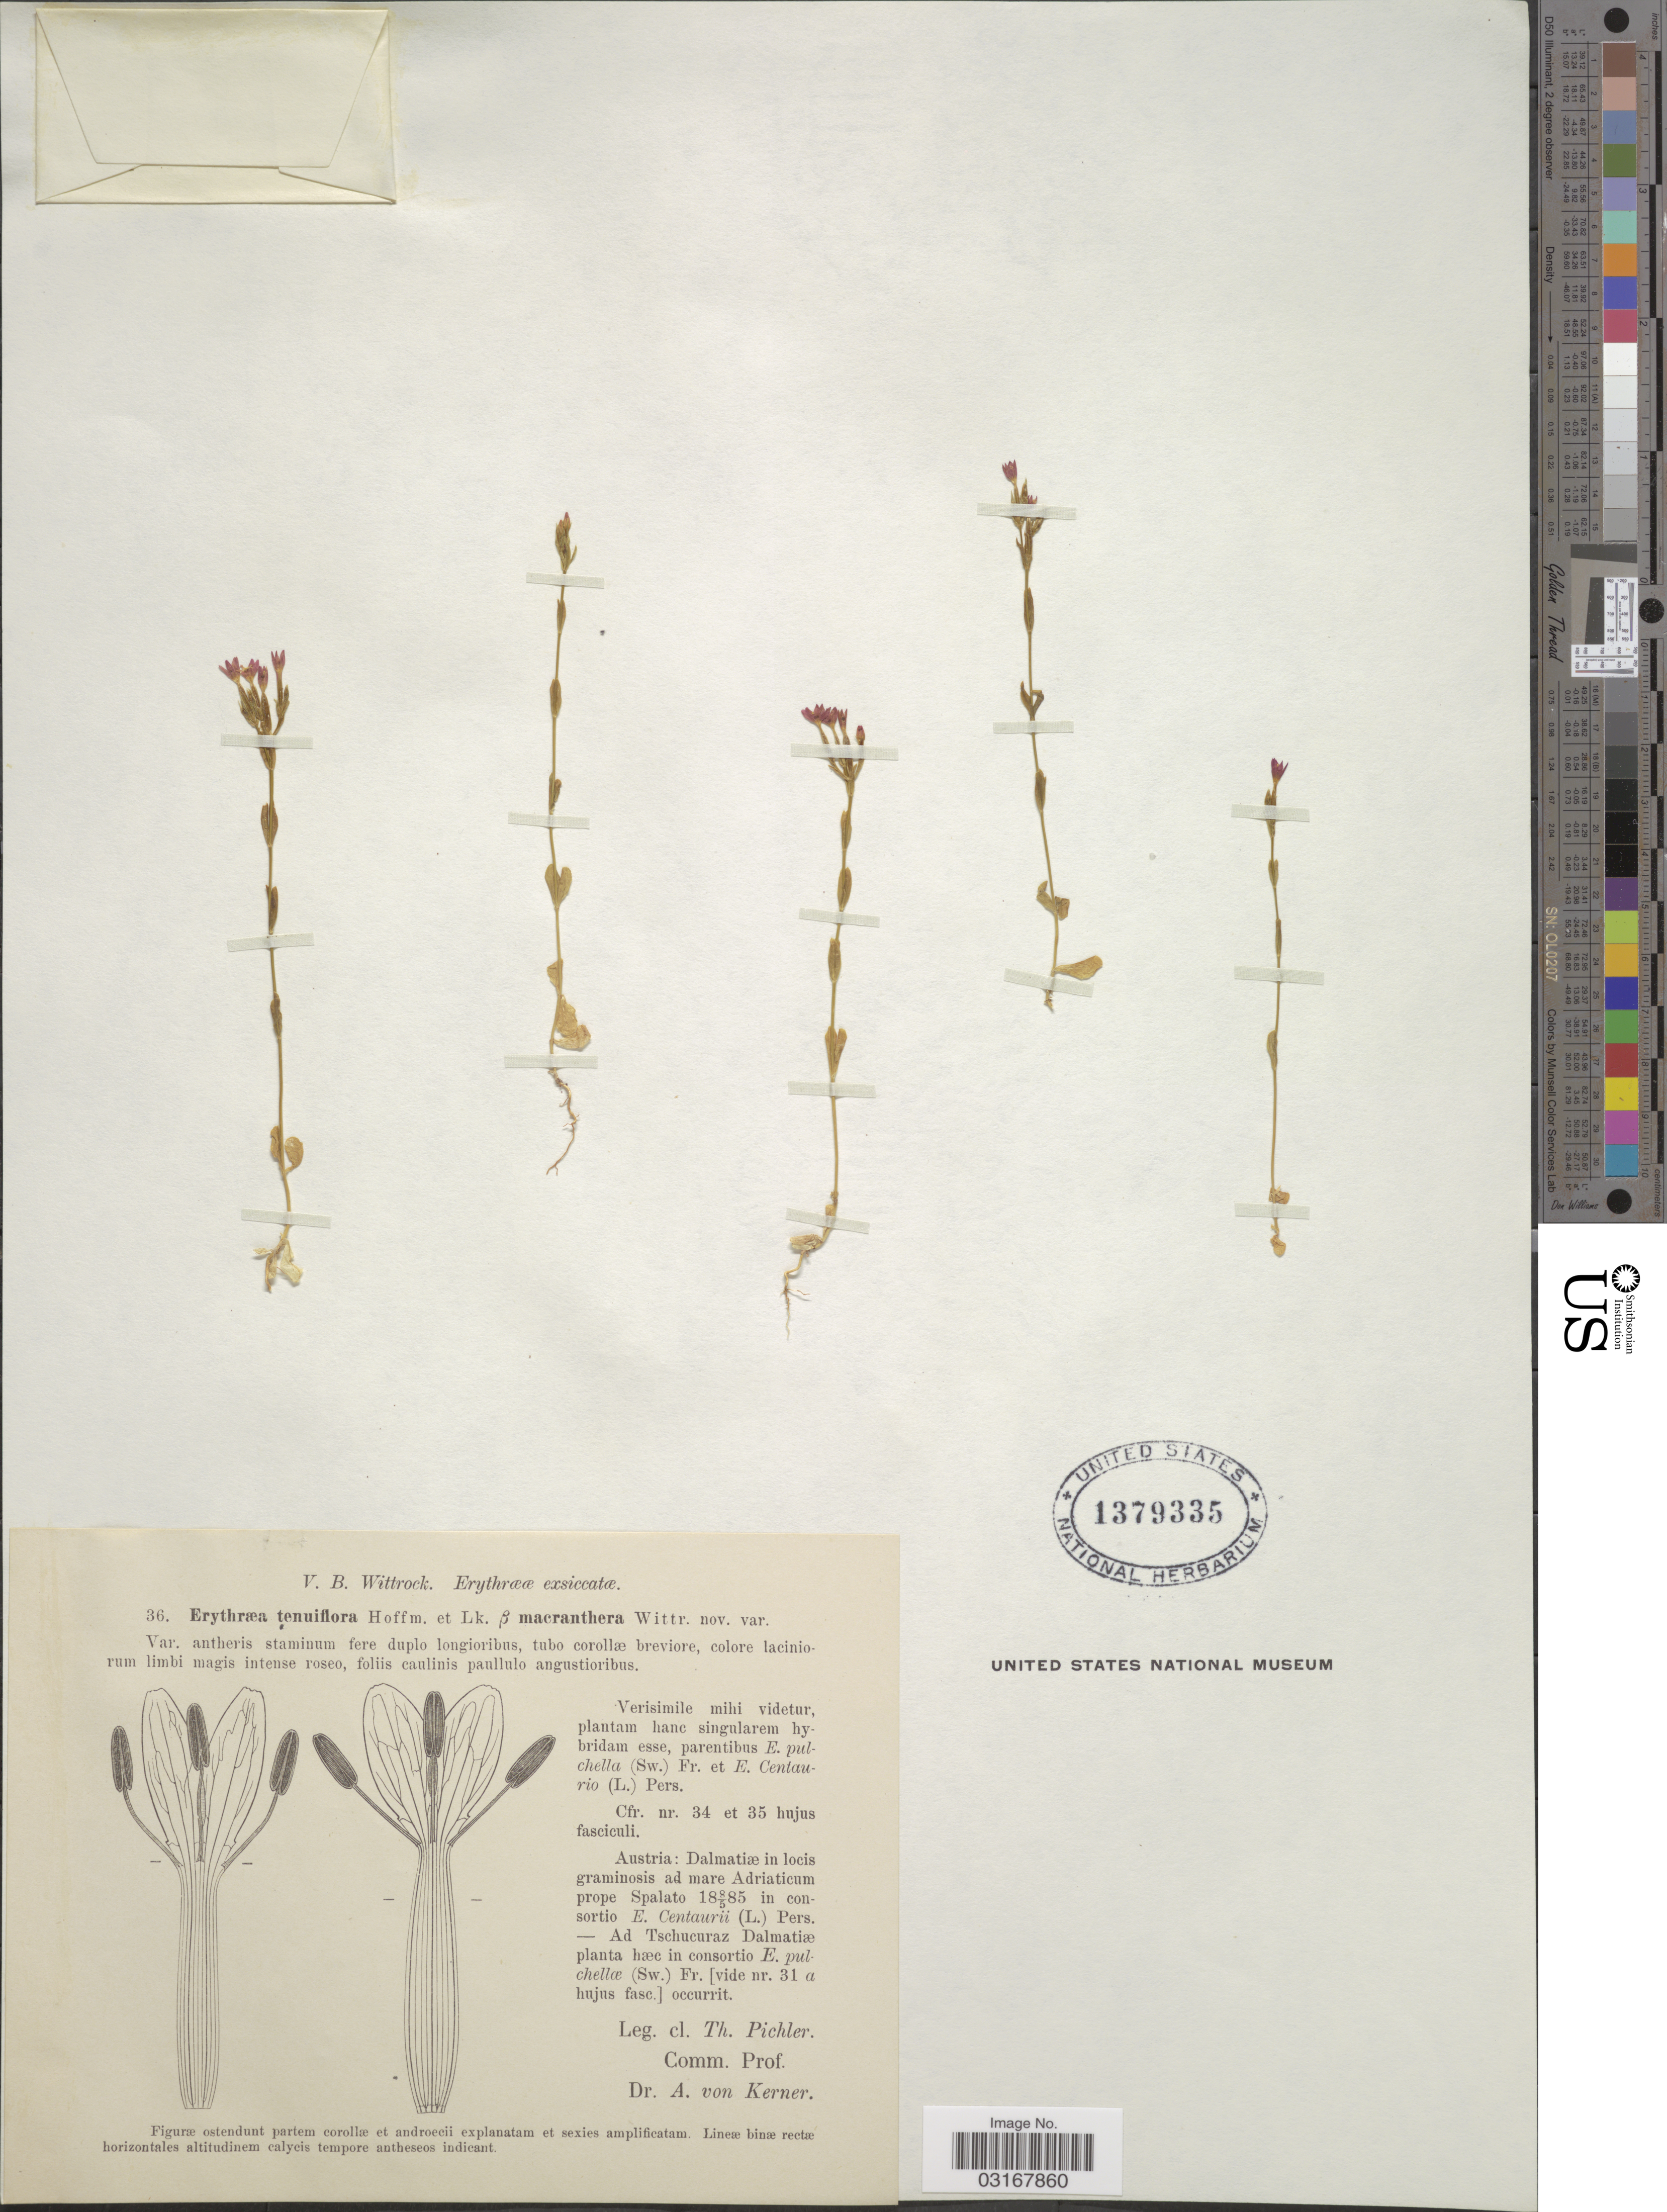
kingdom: Plantae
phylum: Tracheophyta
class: Magnoliopsida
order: Gentianales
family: Gentianaceae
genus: Centaurium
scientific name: Centaurium tenuiflorum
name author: (Hoffmanns. & Link) Fritsch ex Janch.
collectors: T. Pichler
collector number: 36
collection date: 1885-05-08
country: Croatia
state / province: Split-Dalmatia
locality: Austria: Dalmatiæ in locis graminosis ad mare Adriaticum prope Spalato.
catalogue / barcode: US 1379335